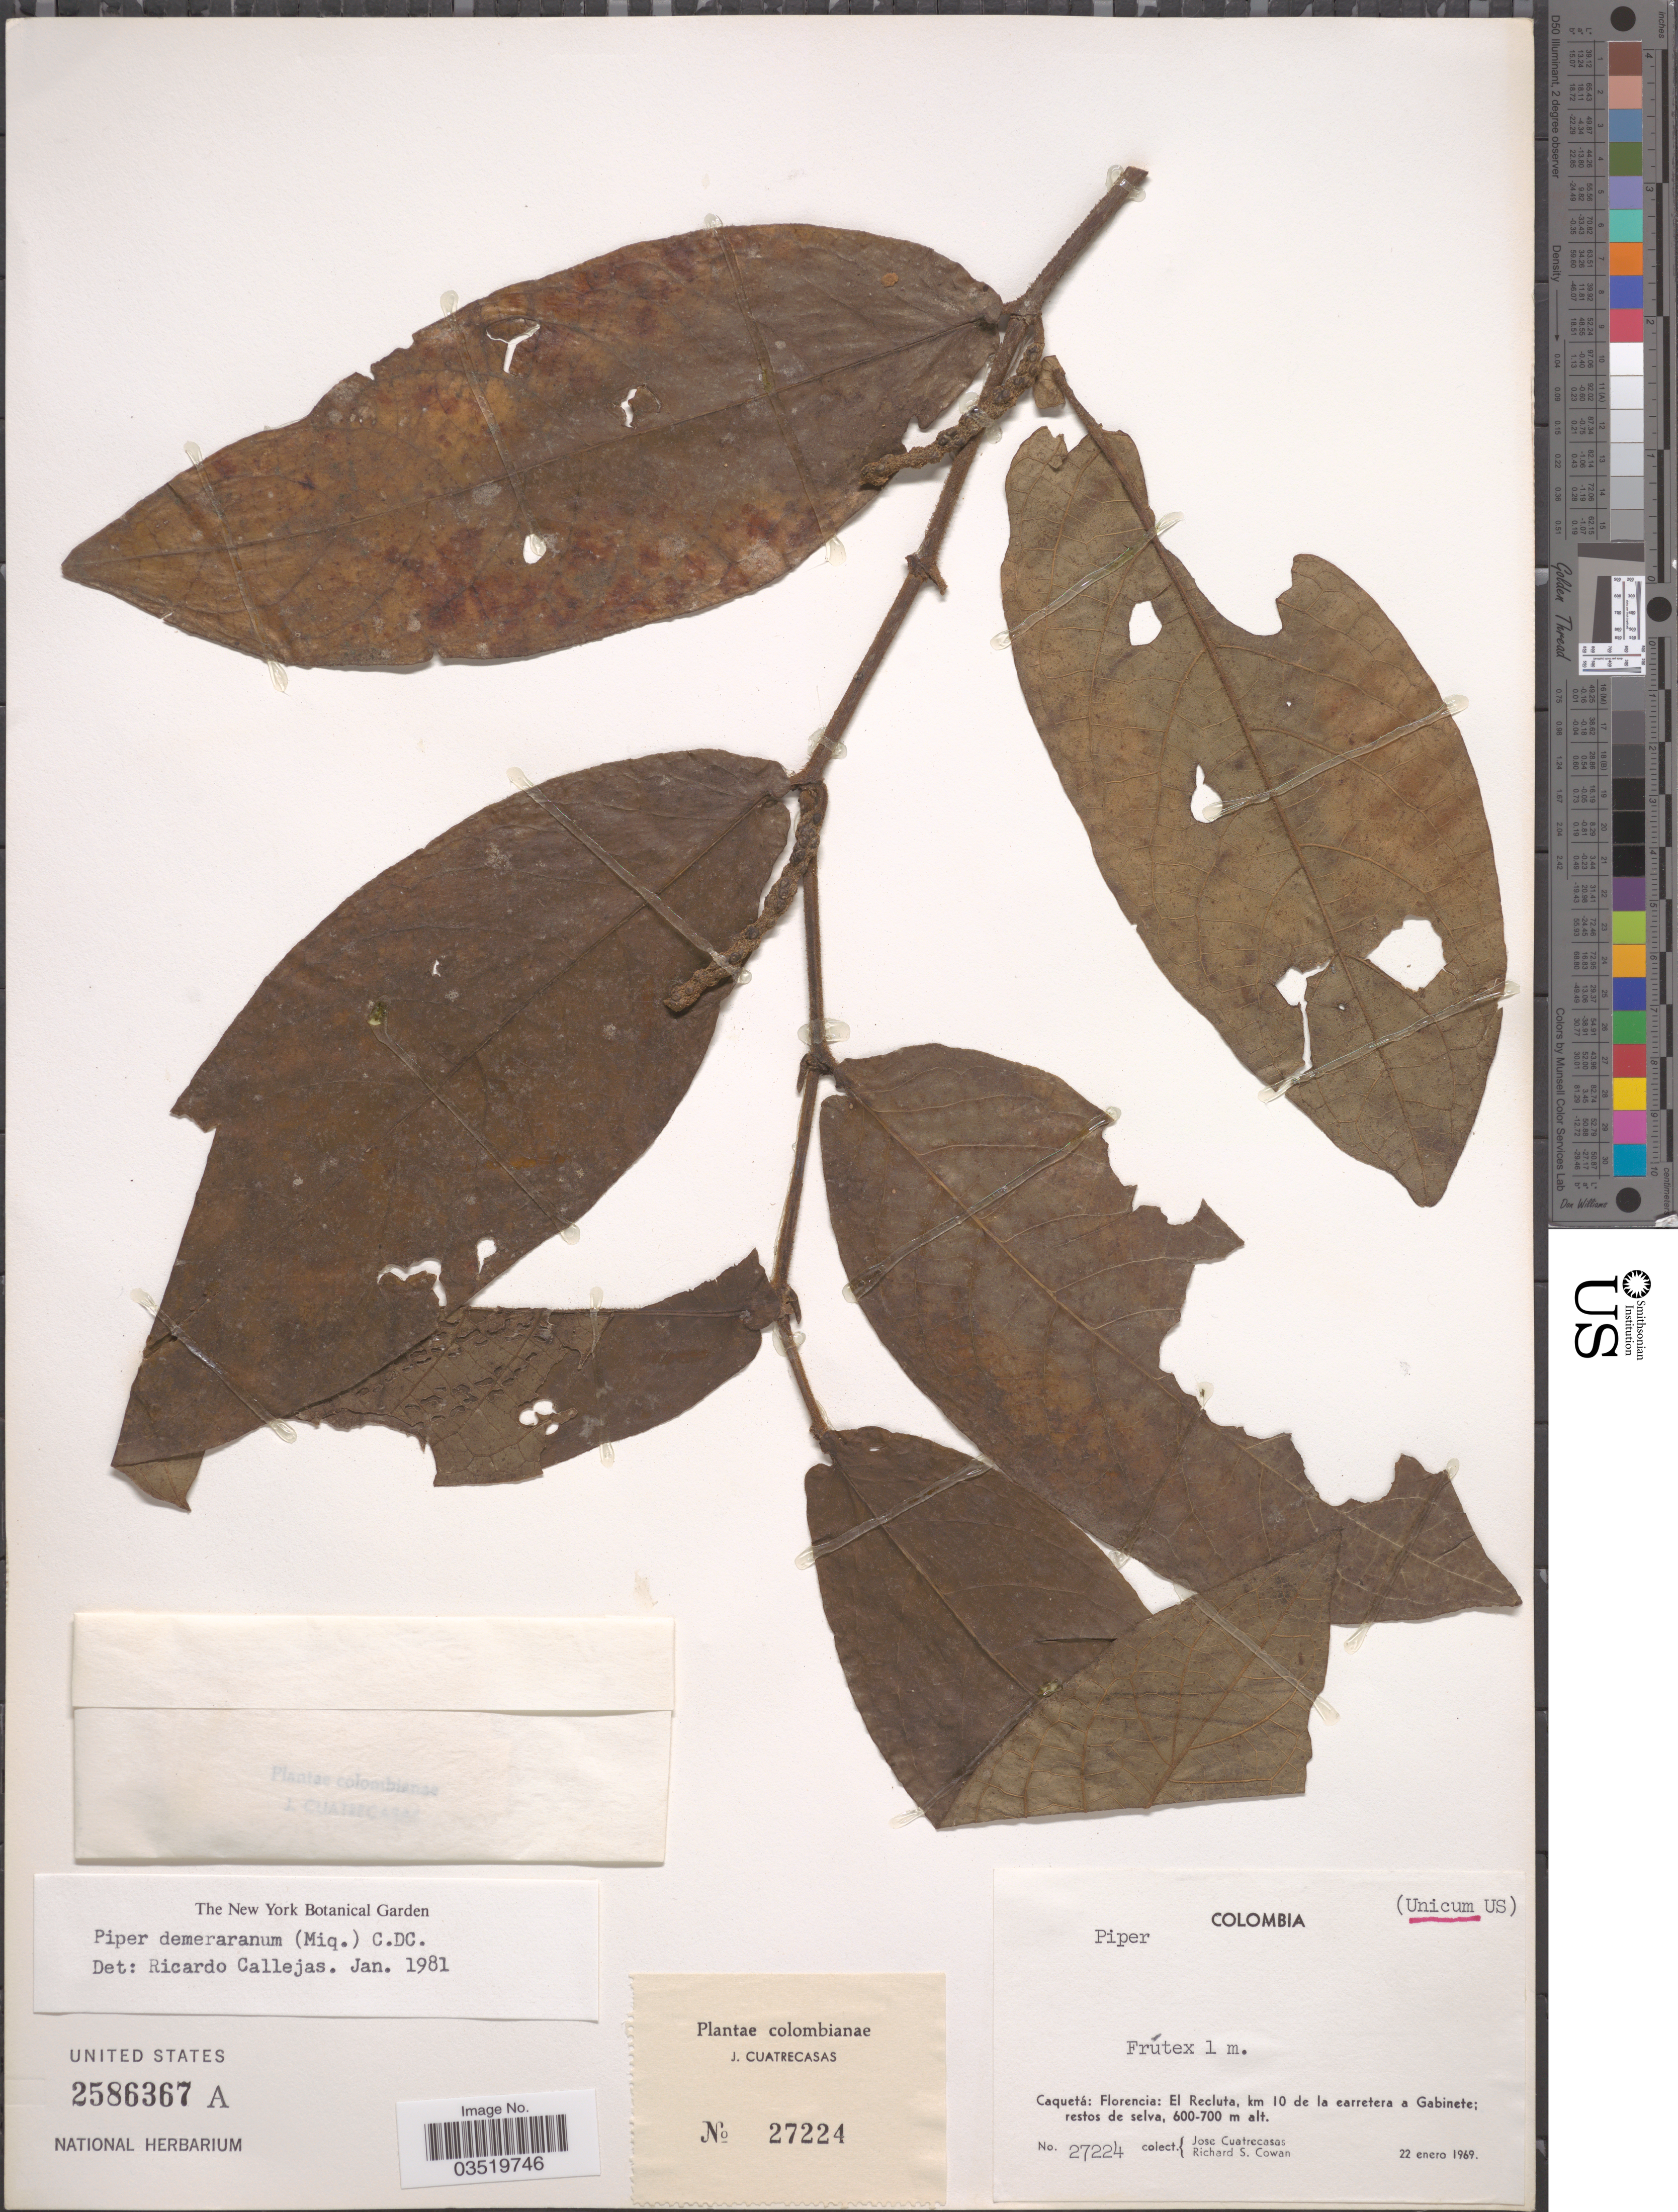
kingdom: Plantae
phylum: Tracheophyta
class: Magnoliopsida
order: Piperales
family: Piperaceae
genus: Piper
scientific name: Piper demeraranum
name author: (Miq.) C. DC.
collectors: J. Cuatrecasas & R. S. Cowan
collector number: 27224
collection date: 1969-01-22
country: Colombia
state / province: Caquetá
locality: Florencia: El Recluta, km 10 de la carretera a Gabinete.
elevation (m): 600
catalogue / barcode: US 2586367A